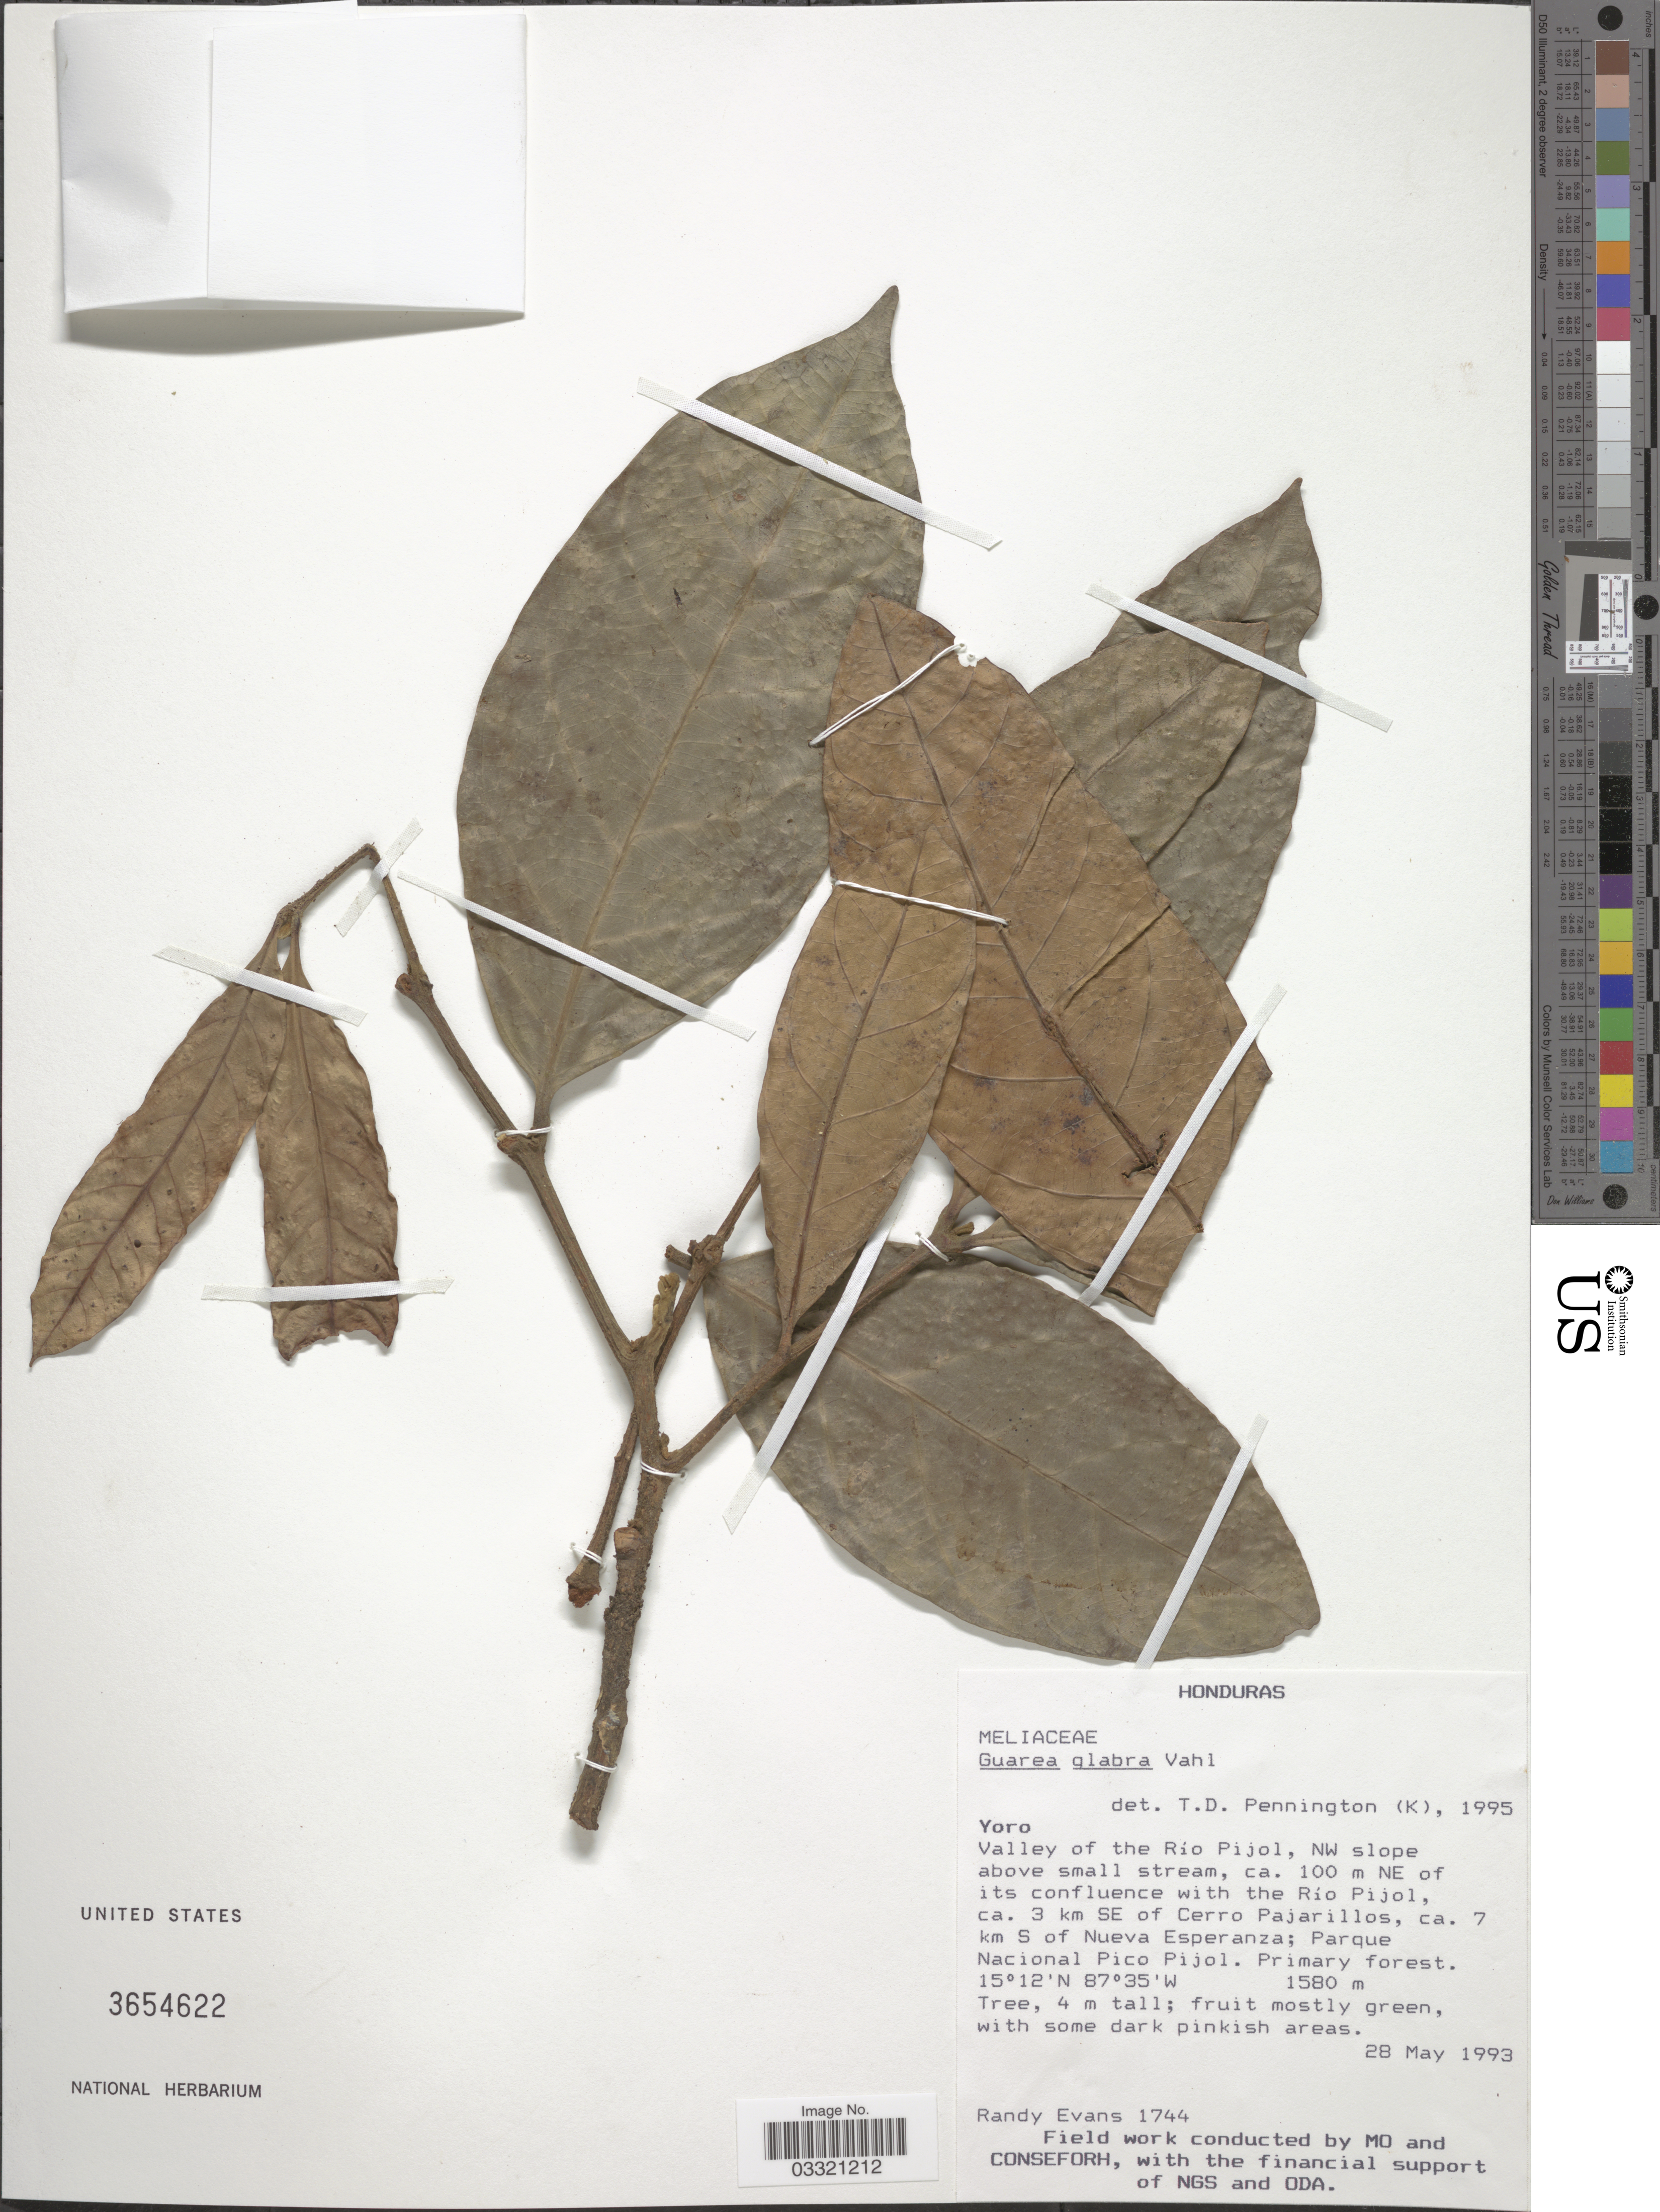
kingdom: Plantae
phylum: Tracheophyta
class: Magnoliopsida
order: Sapindales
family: Meliaceae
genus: Guarea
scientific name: Guarea glabra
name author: Vahl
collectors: R. Evans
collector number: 1744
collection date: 1993-05-28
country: Honduras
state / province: Yoro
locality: Valley of the Río Pijol, NW slope above small stream, ca. 100 m NE of its confluence with the Río Pijol, ca. 3 km SE of Cerro Pajarillos, ca. 7 km S of Nueva Esperanza; Parque Nacional Pico Pijol.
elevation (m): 1580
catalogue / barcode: US 3654622